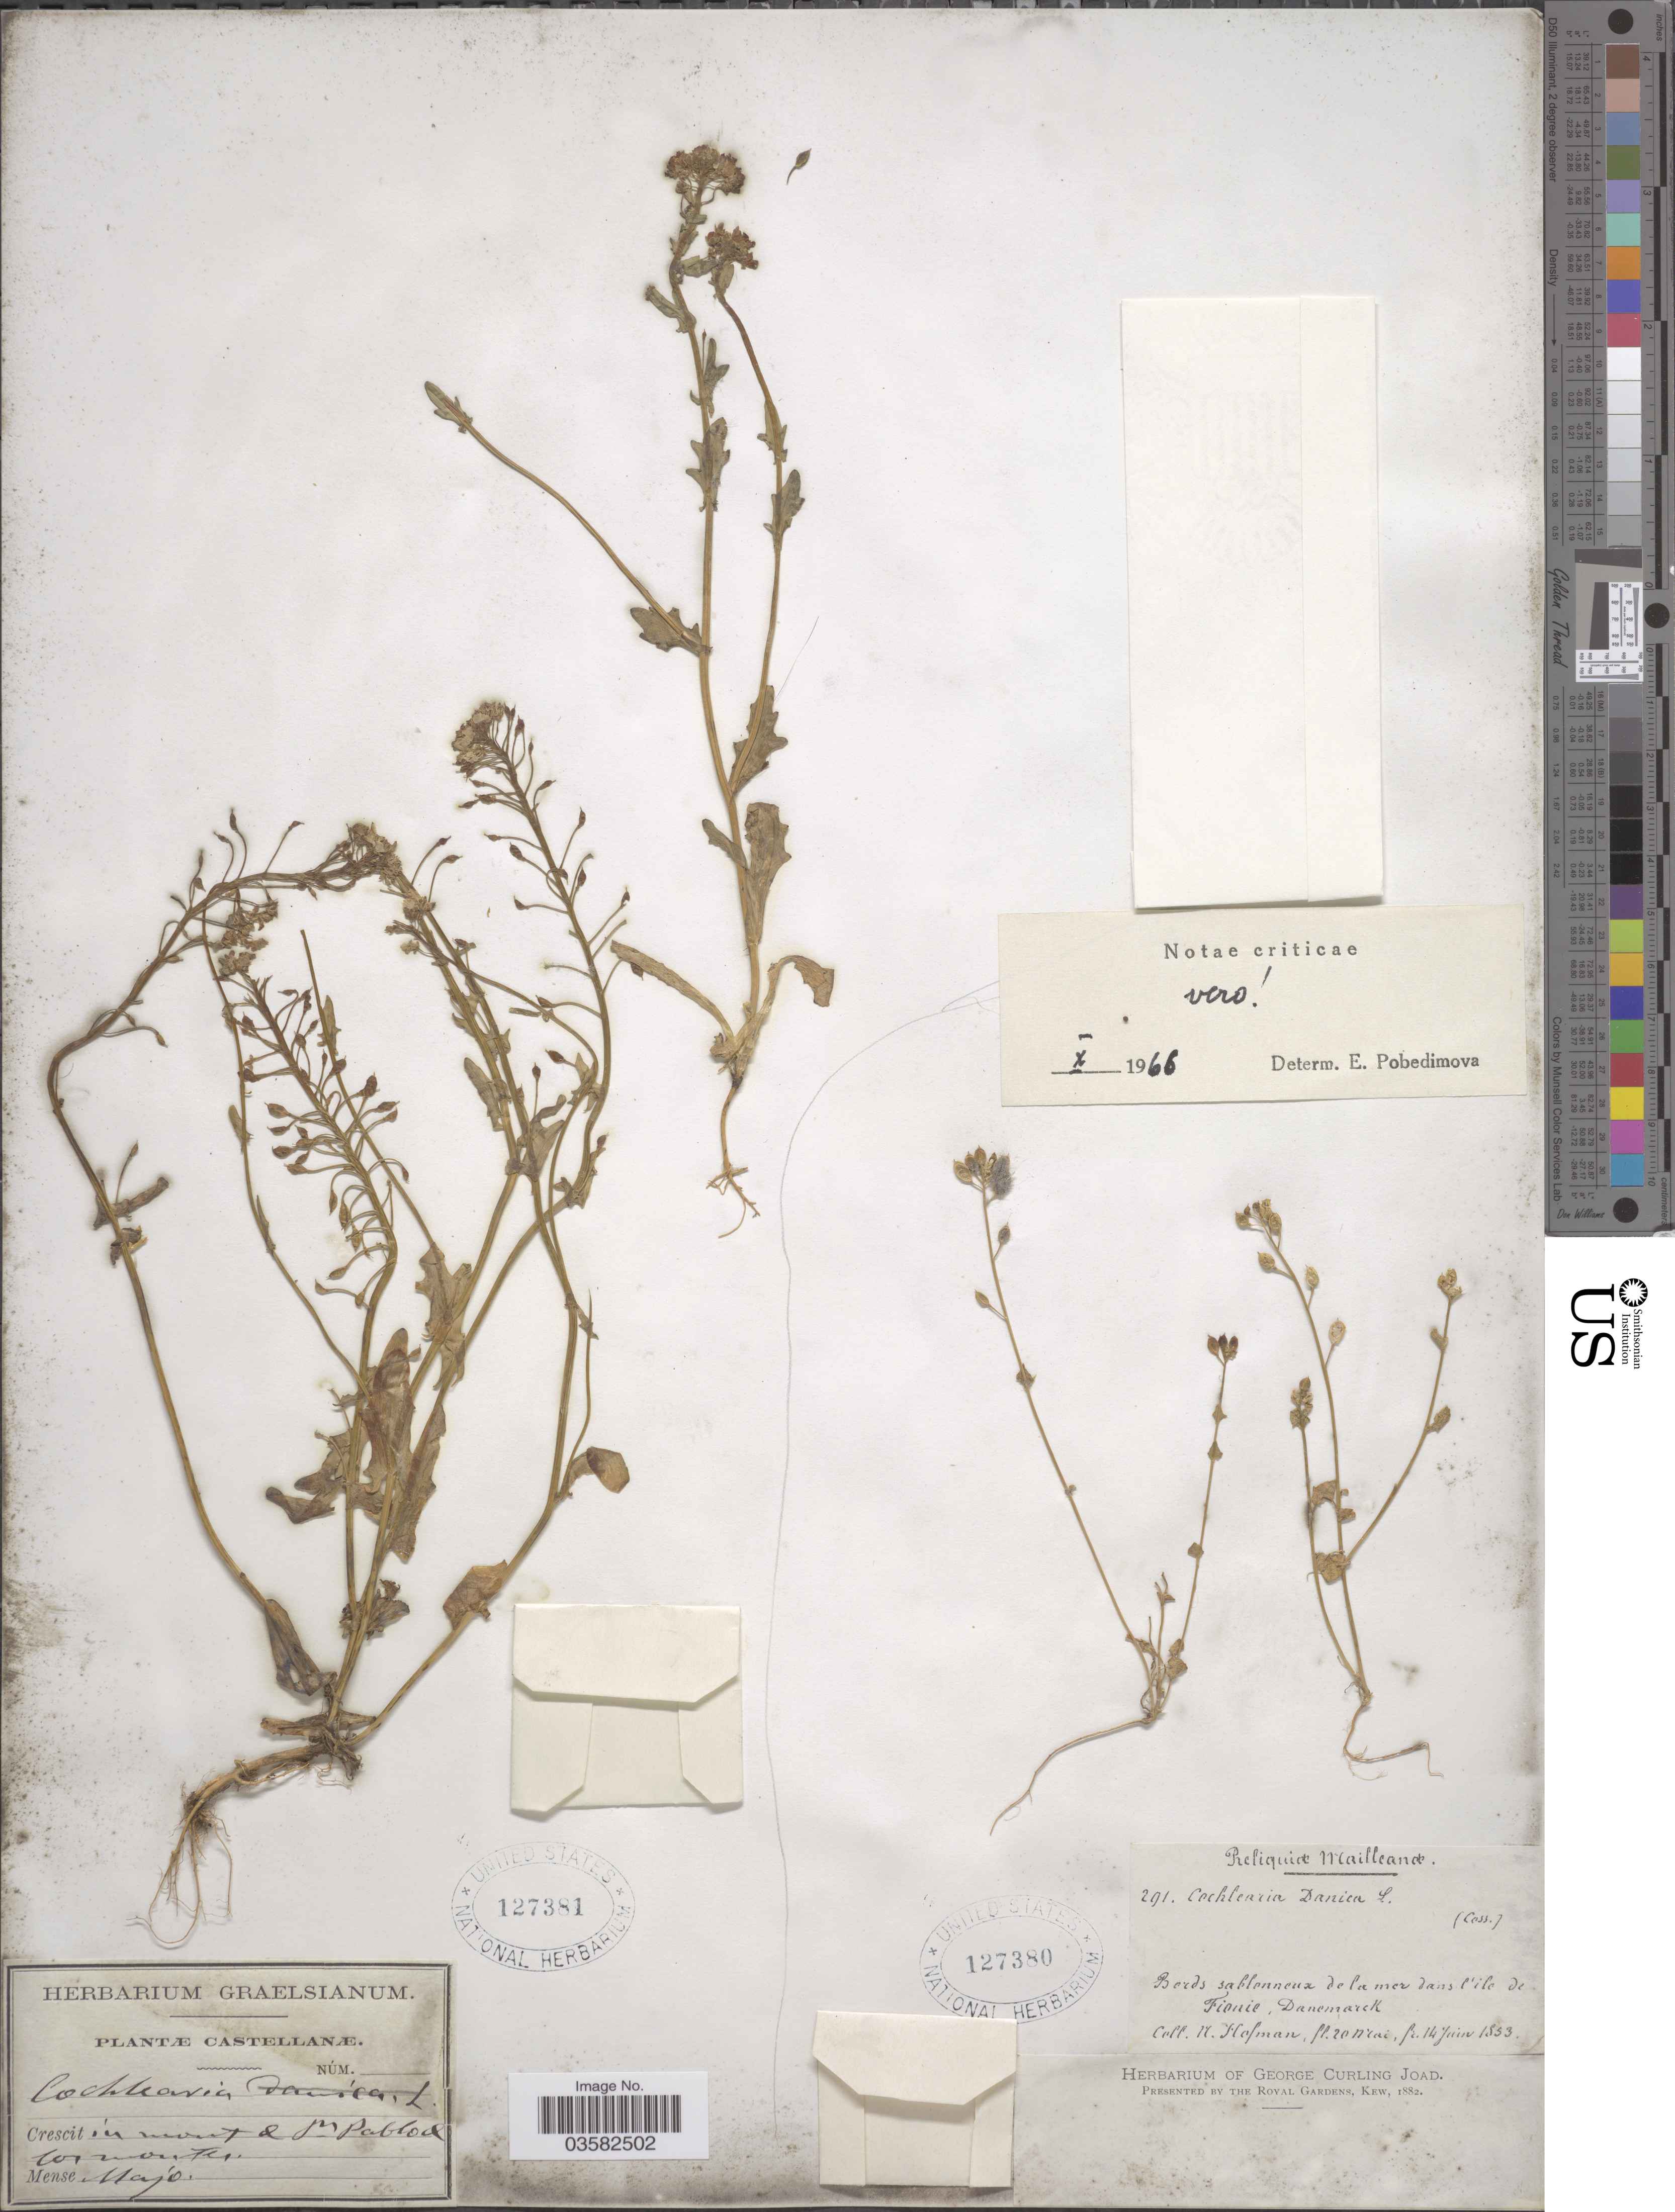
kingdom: Plantae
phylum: Tracheophyta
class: Magnoliopsida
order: Brassicales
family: Brassicaceae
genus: Cochlearia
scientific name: Cochlearia danica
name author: L.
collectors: ex Herb. Graelsianum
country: Spain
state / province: Castilla-La Mancha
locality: Castellanæ. Crescit in mont a pr Pablo de los Montes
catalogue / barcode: US 127381